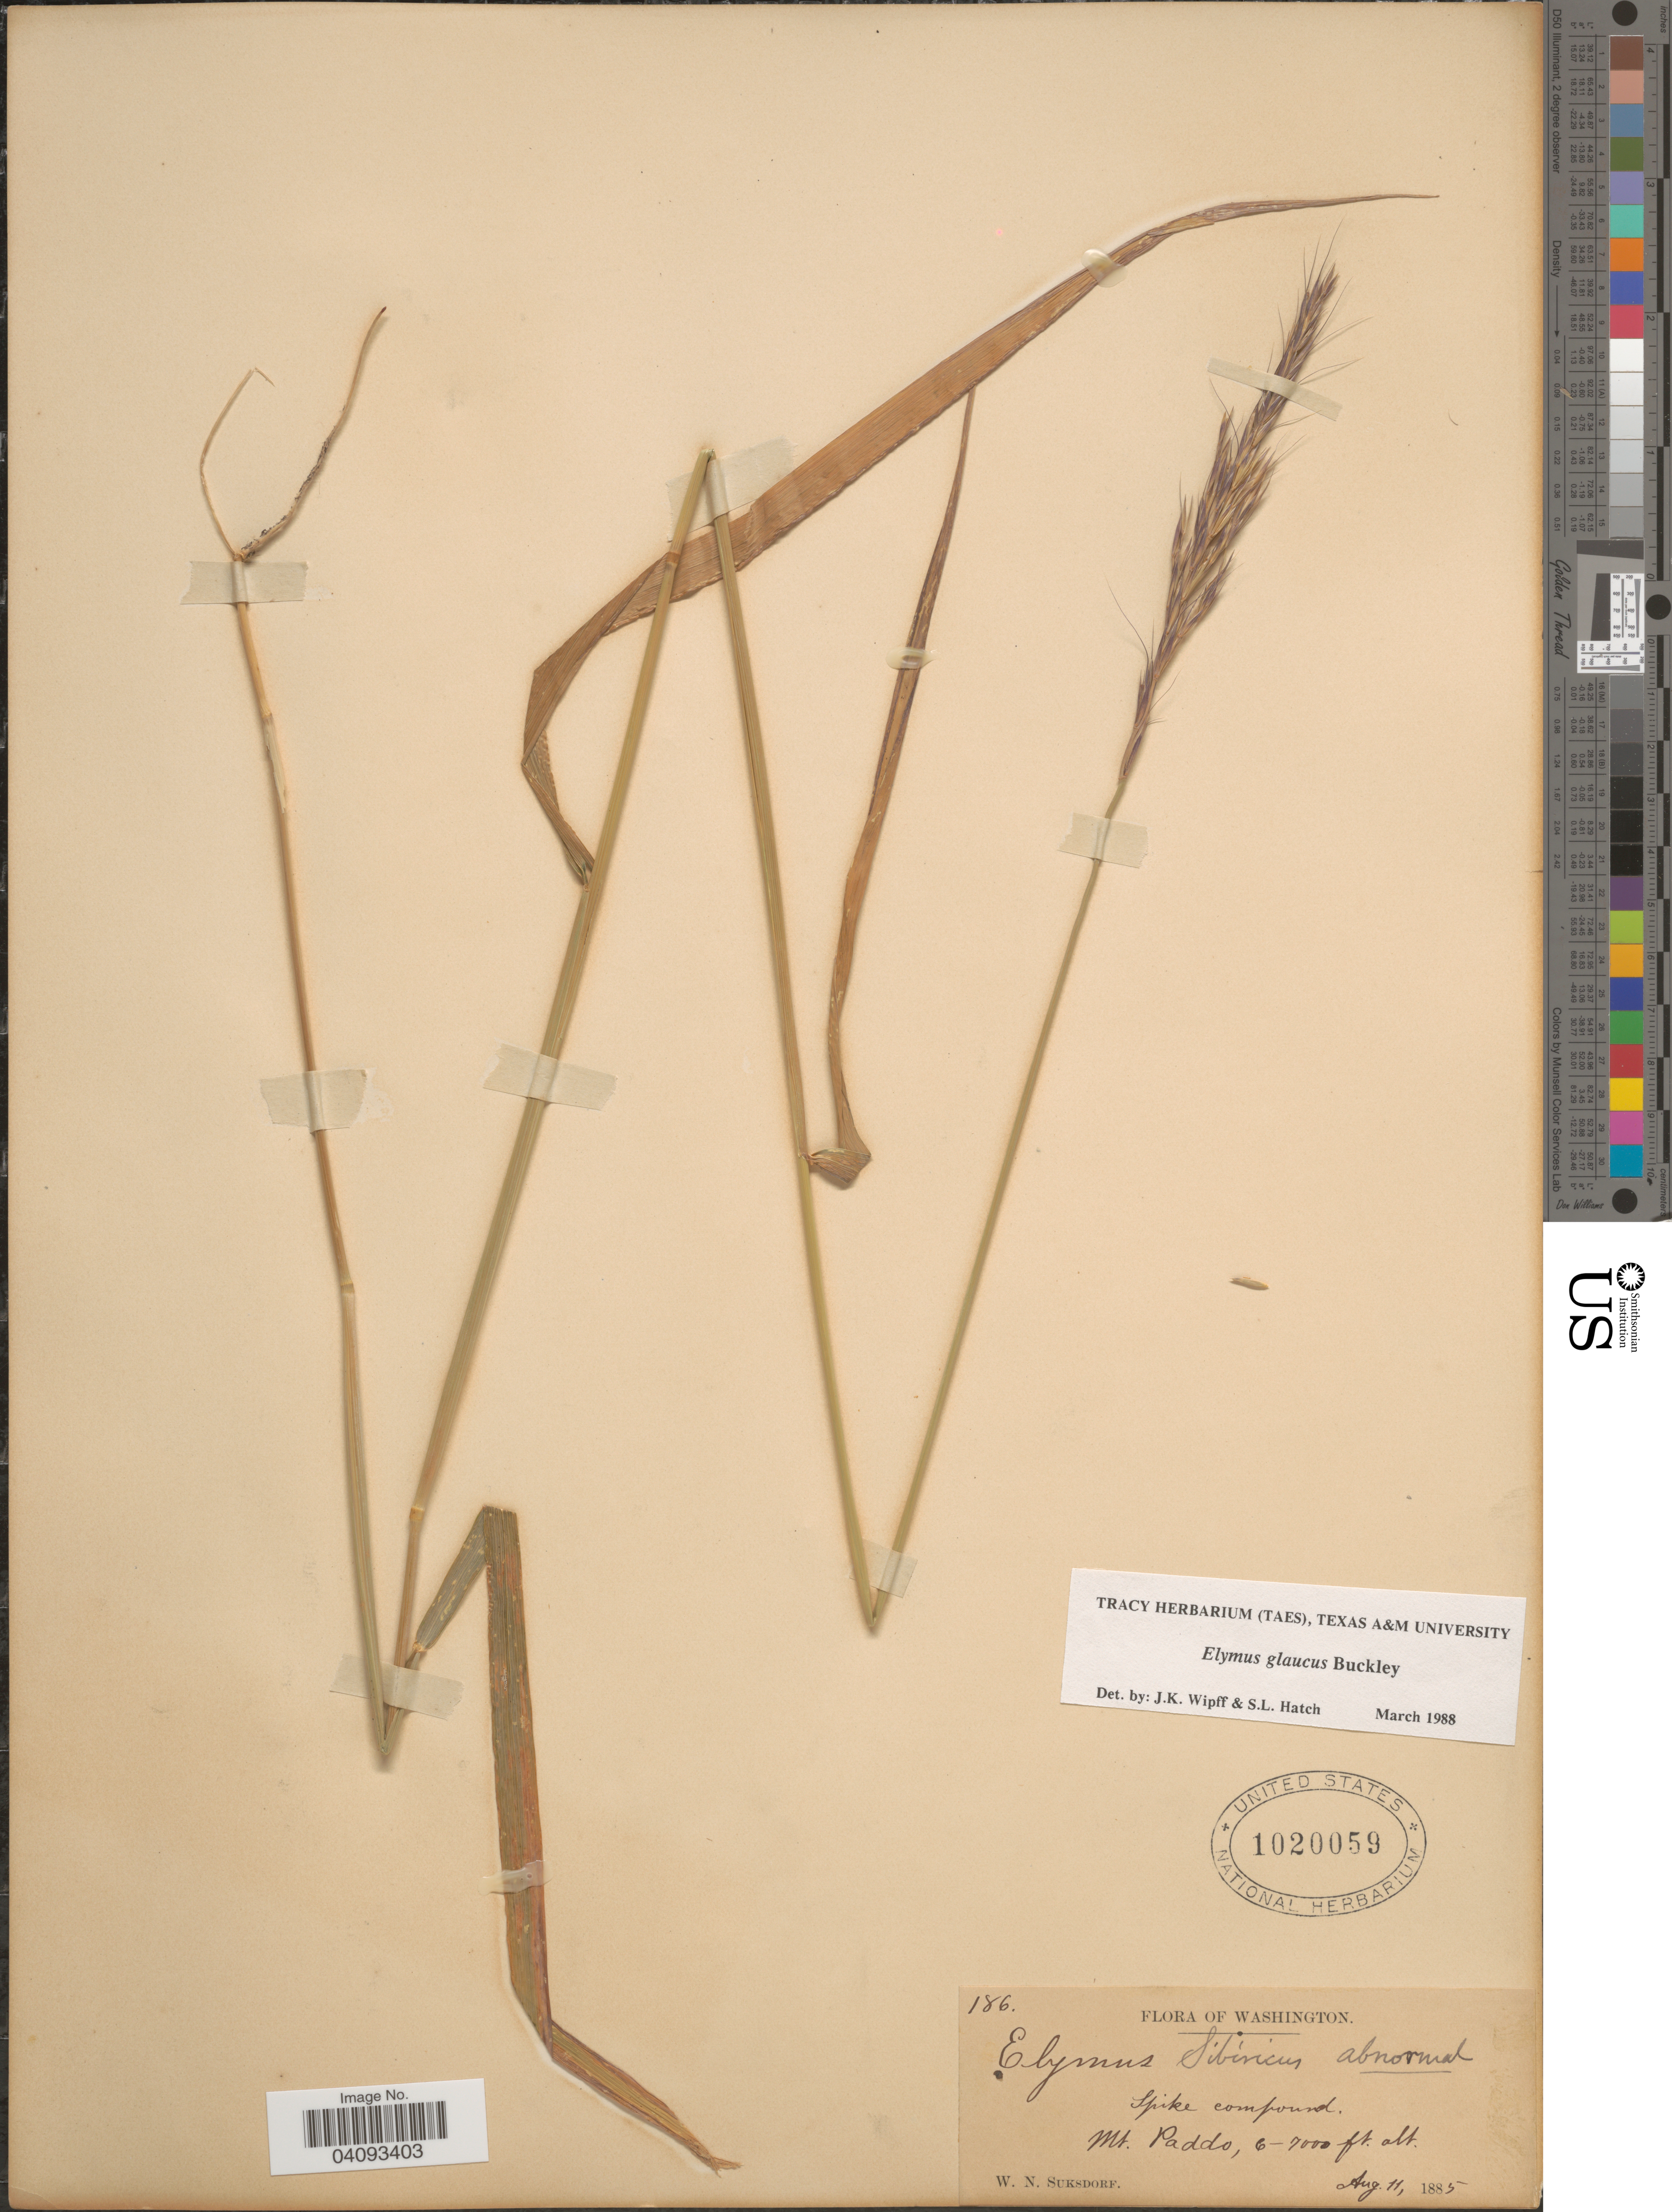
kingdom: Plantae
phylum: Tracheophyta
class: Liliopsida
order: Poales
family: Poaceae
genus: Elymus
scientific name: Elymus glaucus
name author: Buckley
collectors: W. N. Suksdorf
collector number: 186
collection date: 1885-08-11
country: United States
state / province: Washington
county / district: Skamania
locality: Mt. Paddo.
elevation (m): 1829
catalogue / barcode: US 1020059